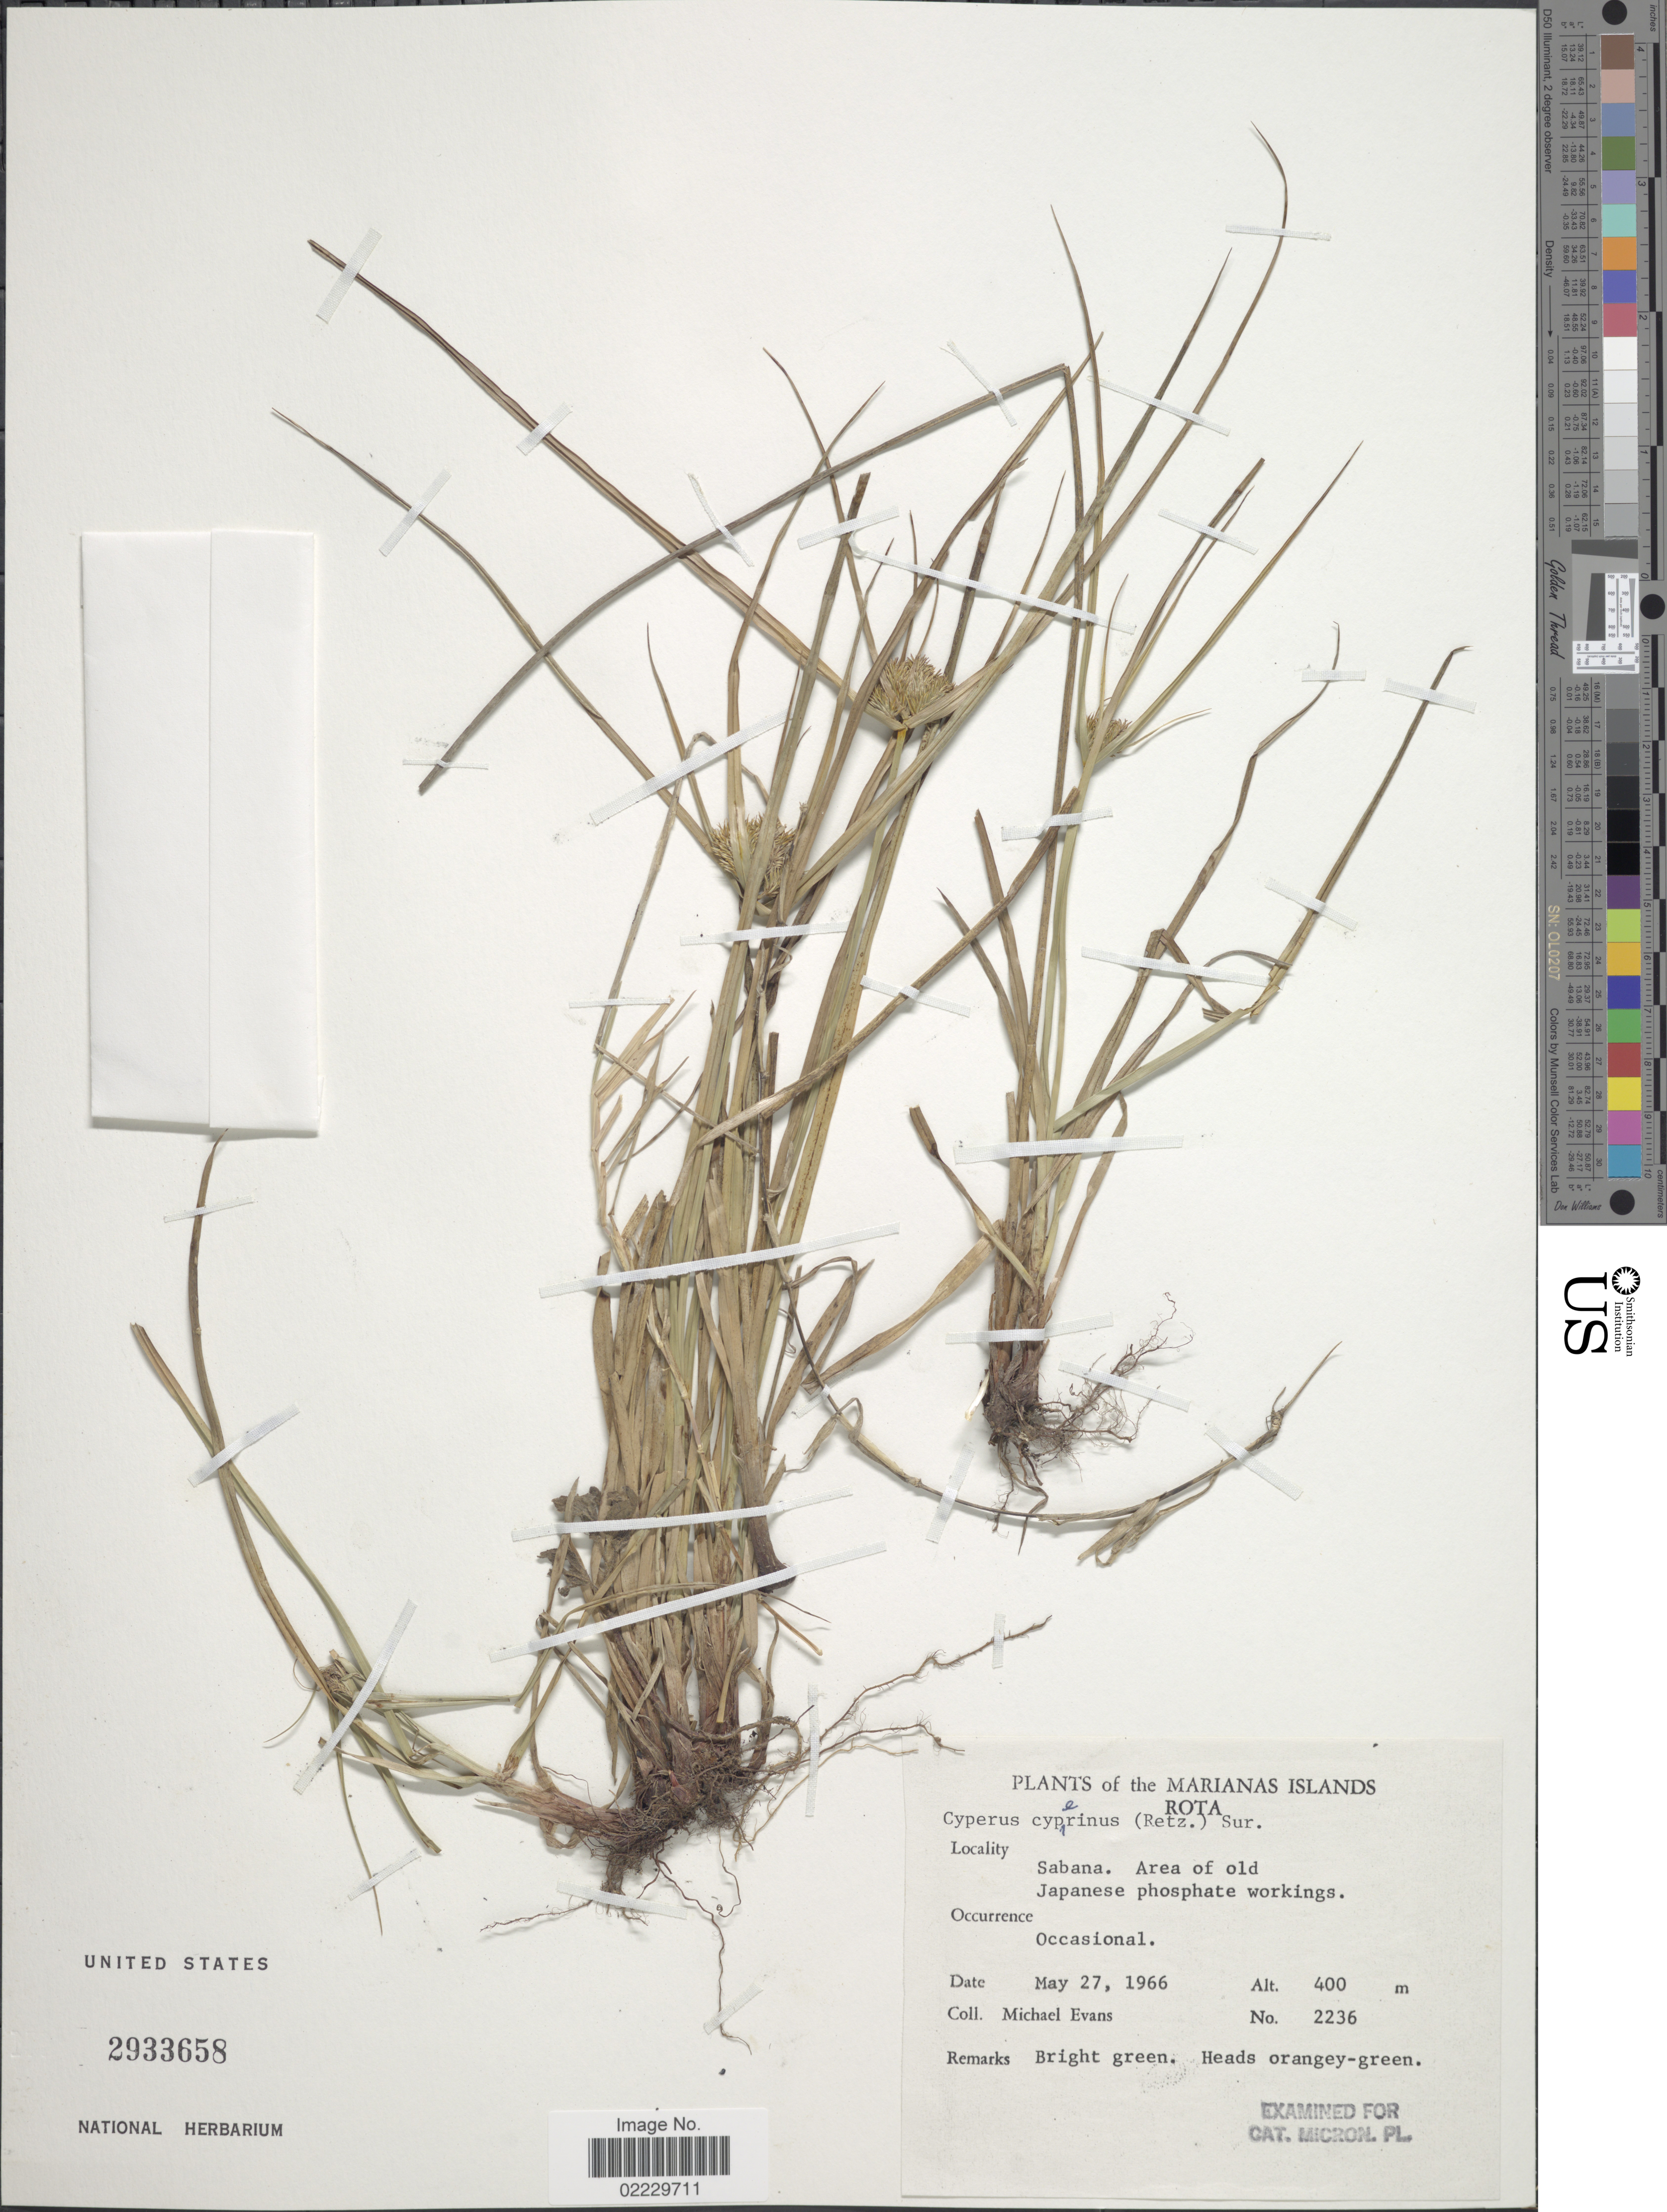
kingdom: Plantae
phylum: Tracheophyta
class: Liliopsida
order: Poales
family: Cyperaceae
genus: Cyperus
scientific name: Cyperus cyperinus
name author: (Retz.) Valck. Sur.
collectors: M. Evans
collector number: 2236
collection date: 1966-05-27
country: Northern Mariana Islands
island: Rota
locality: Rota. Sabana. Area of old Japanese workings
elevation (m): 400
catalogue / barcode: US 2933658